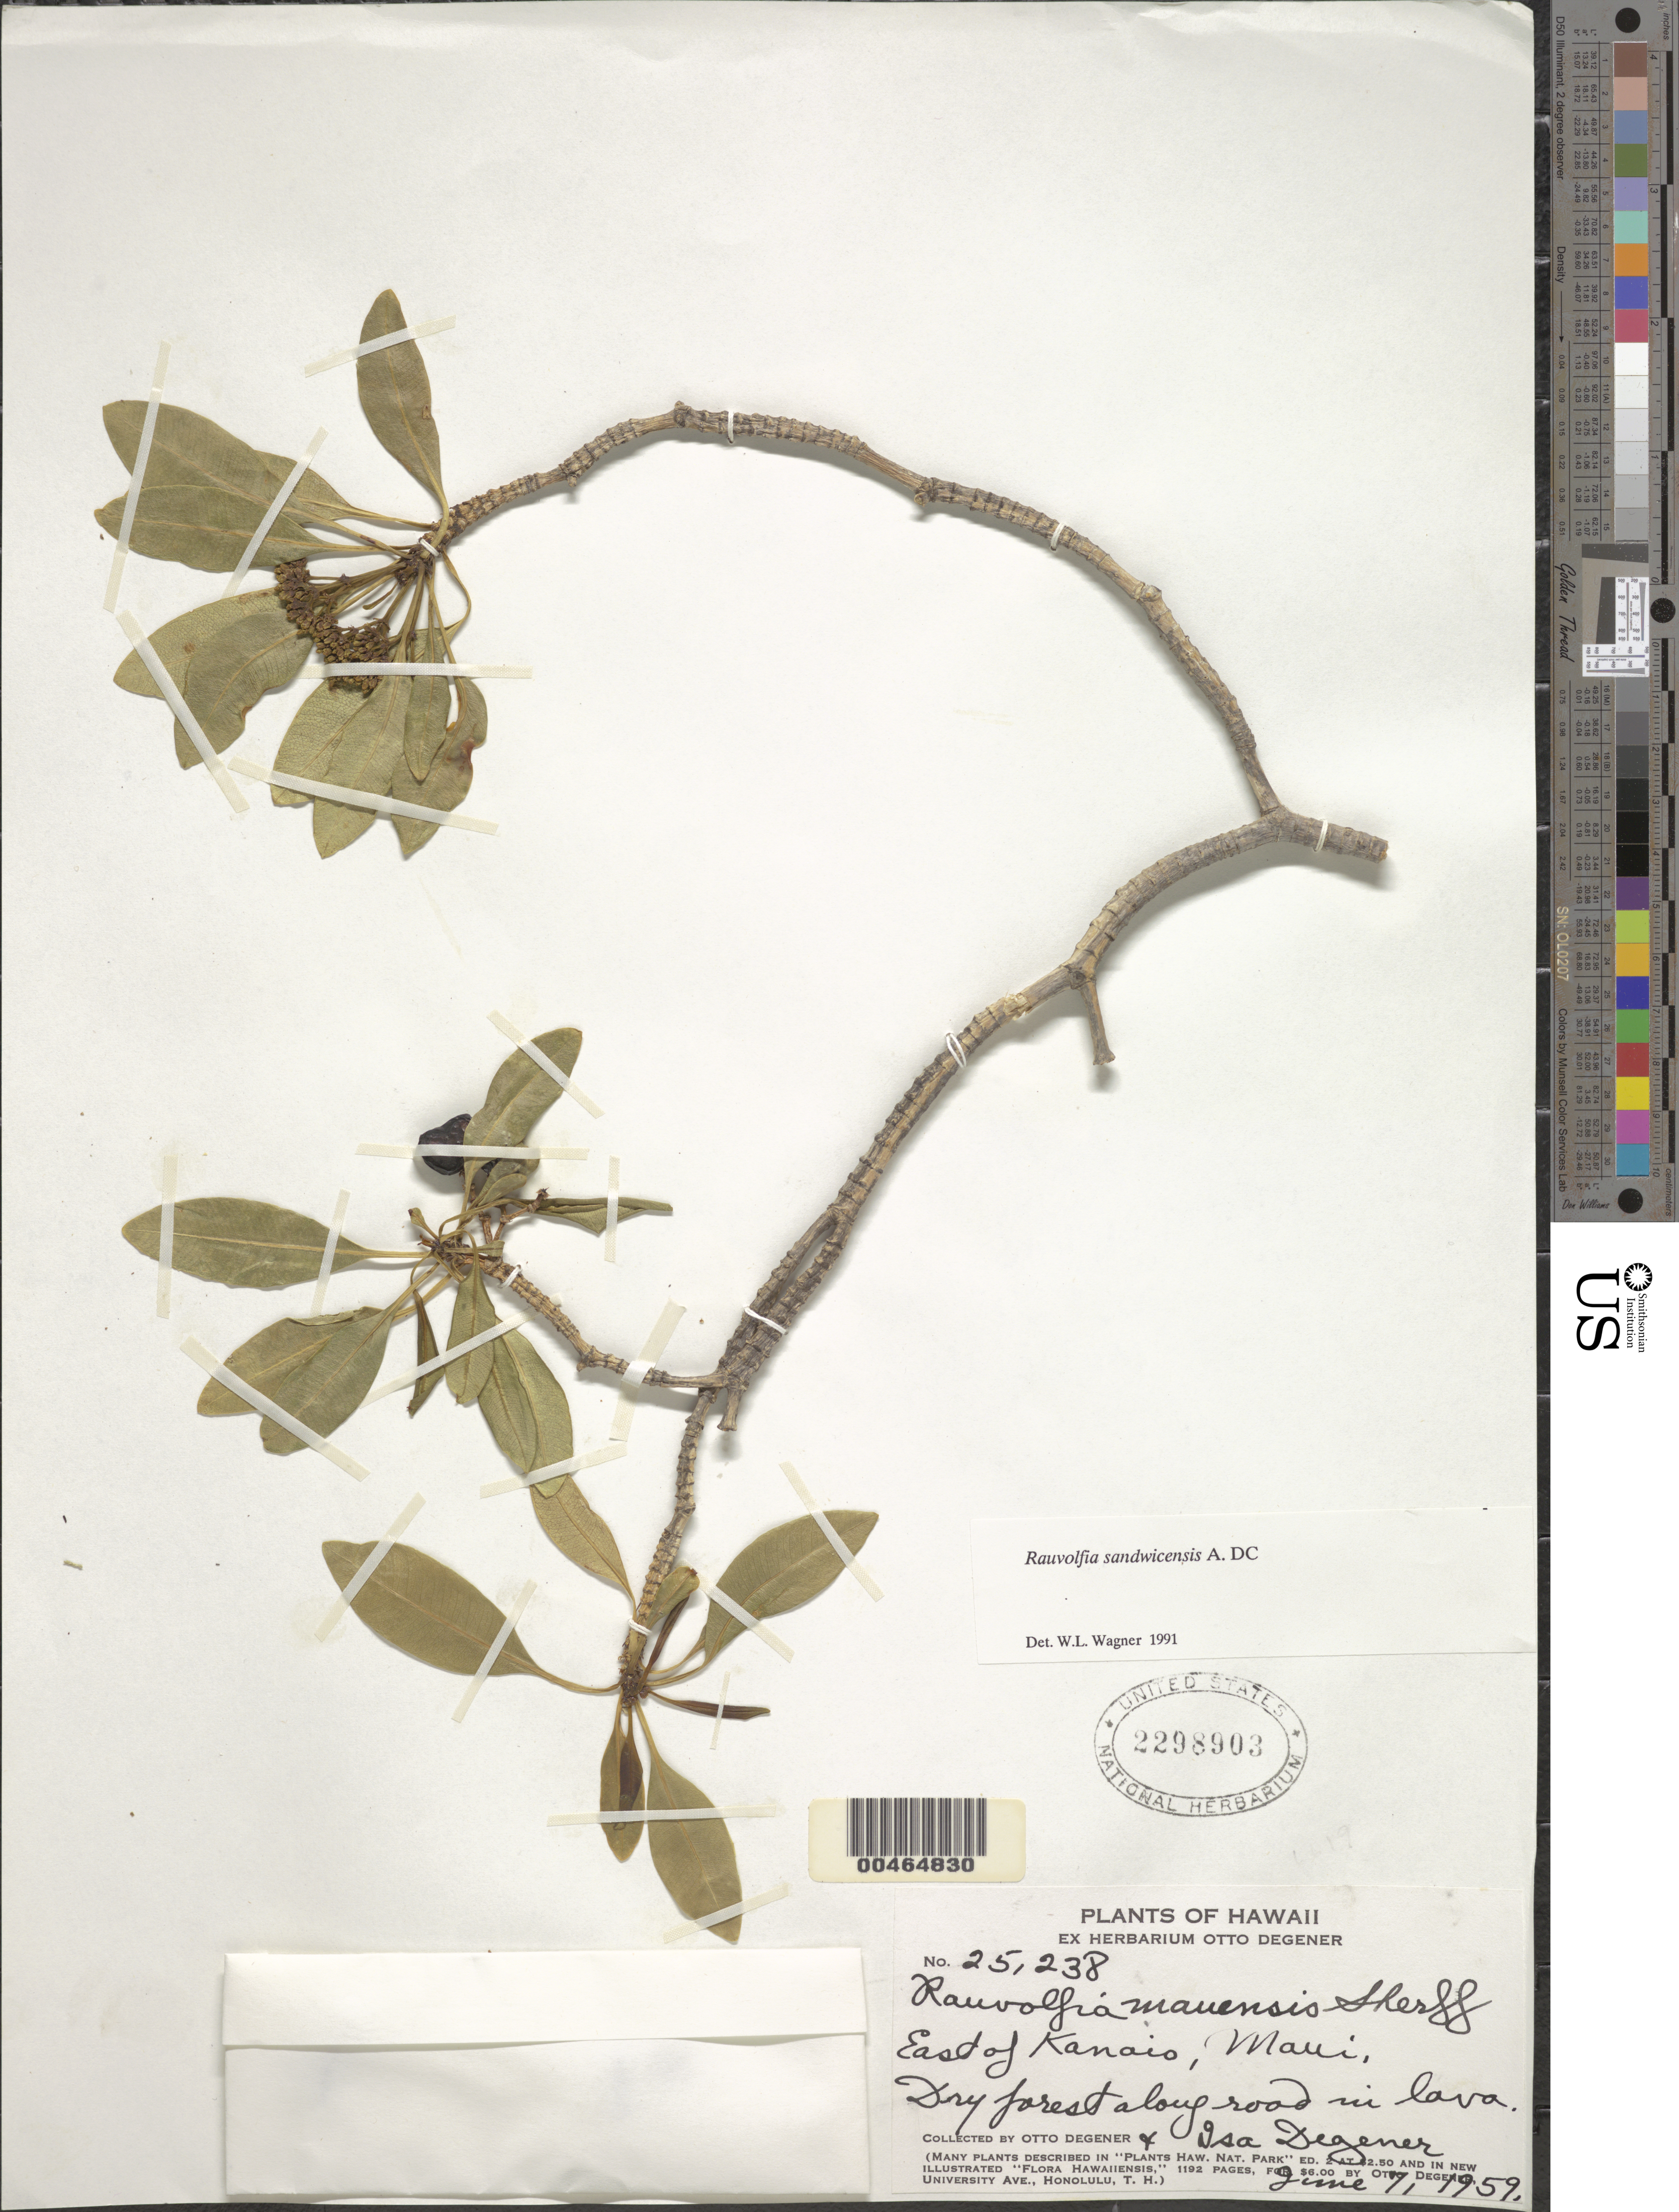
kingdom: Plantae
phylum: Tracheophyta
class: Magnoliopsida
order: Gentianales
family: Apocynaceae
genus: Rauvolfia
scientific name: Rauvolfia sandwicensis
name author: A. DC.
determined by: Wagner, W. L., (BOT), Smithsonian Institution - National Museum of Natural History (UNITED STATES)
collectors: O. Degener & I. Degener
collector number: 25238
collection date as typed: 7 Jun 1959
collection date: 1959-06-07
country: United States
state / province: Hawaii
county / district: Maui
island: Maui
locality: East of Kanaio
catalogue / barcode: US 2298903